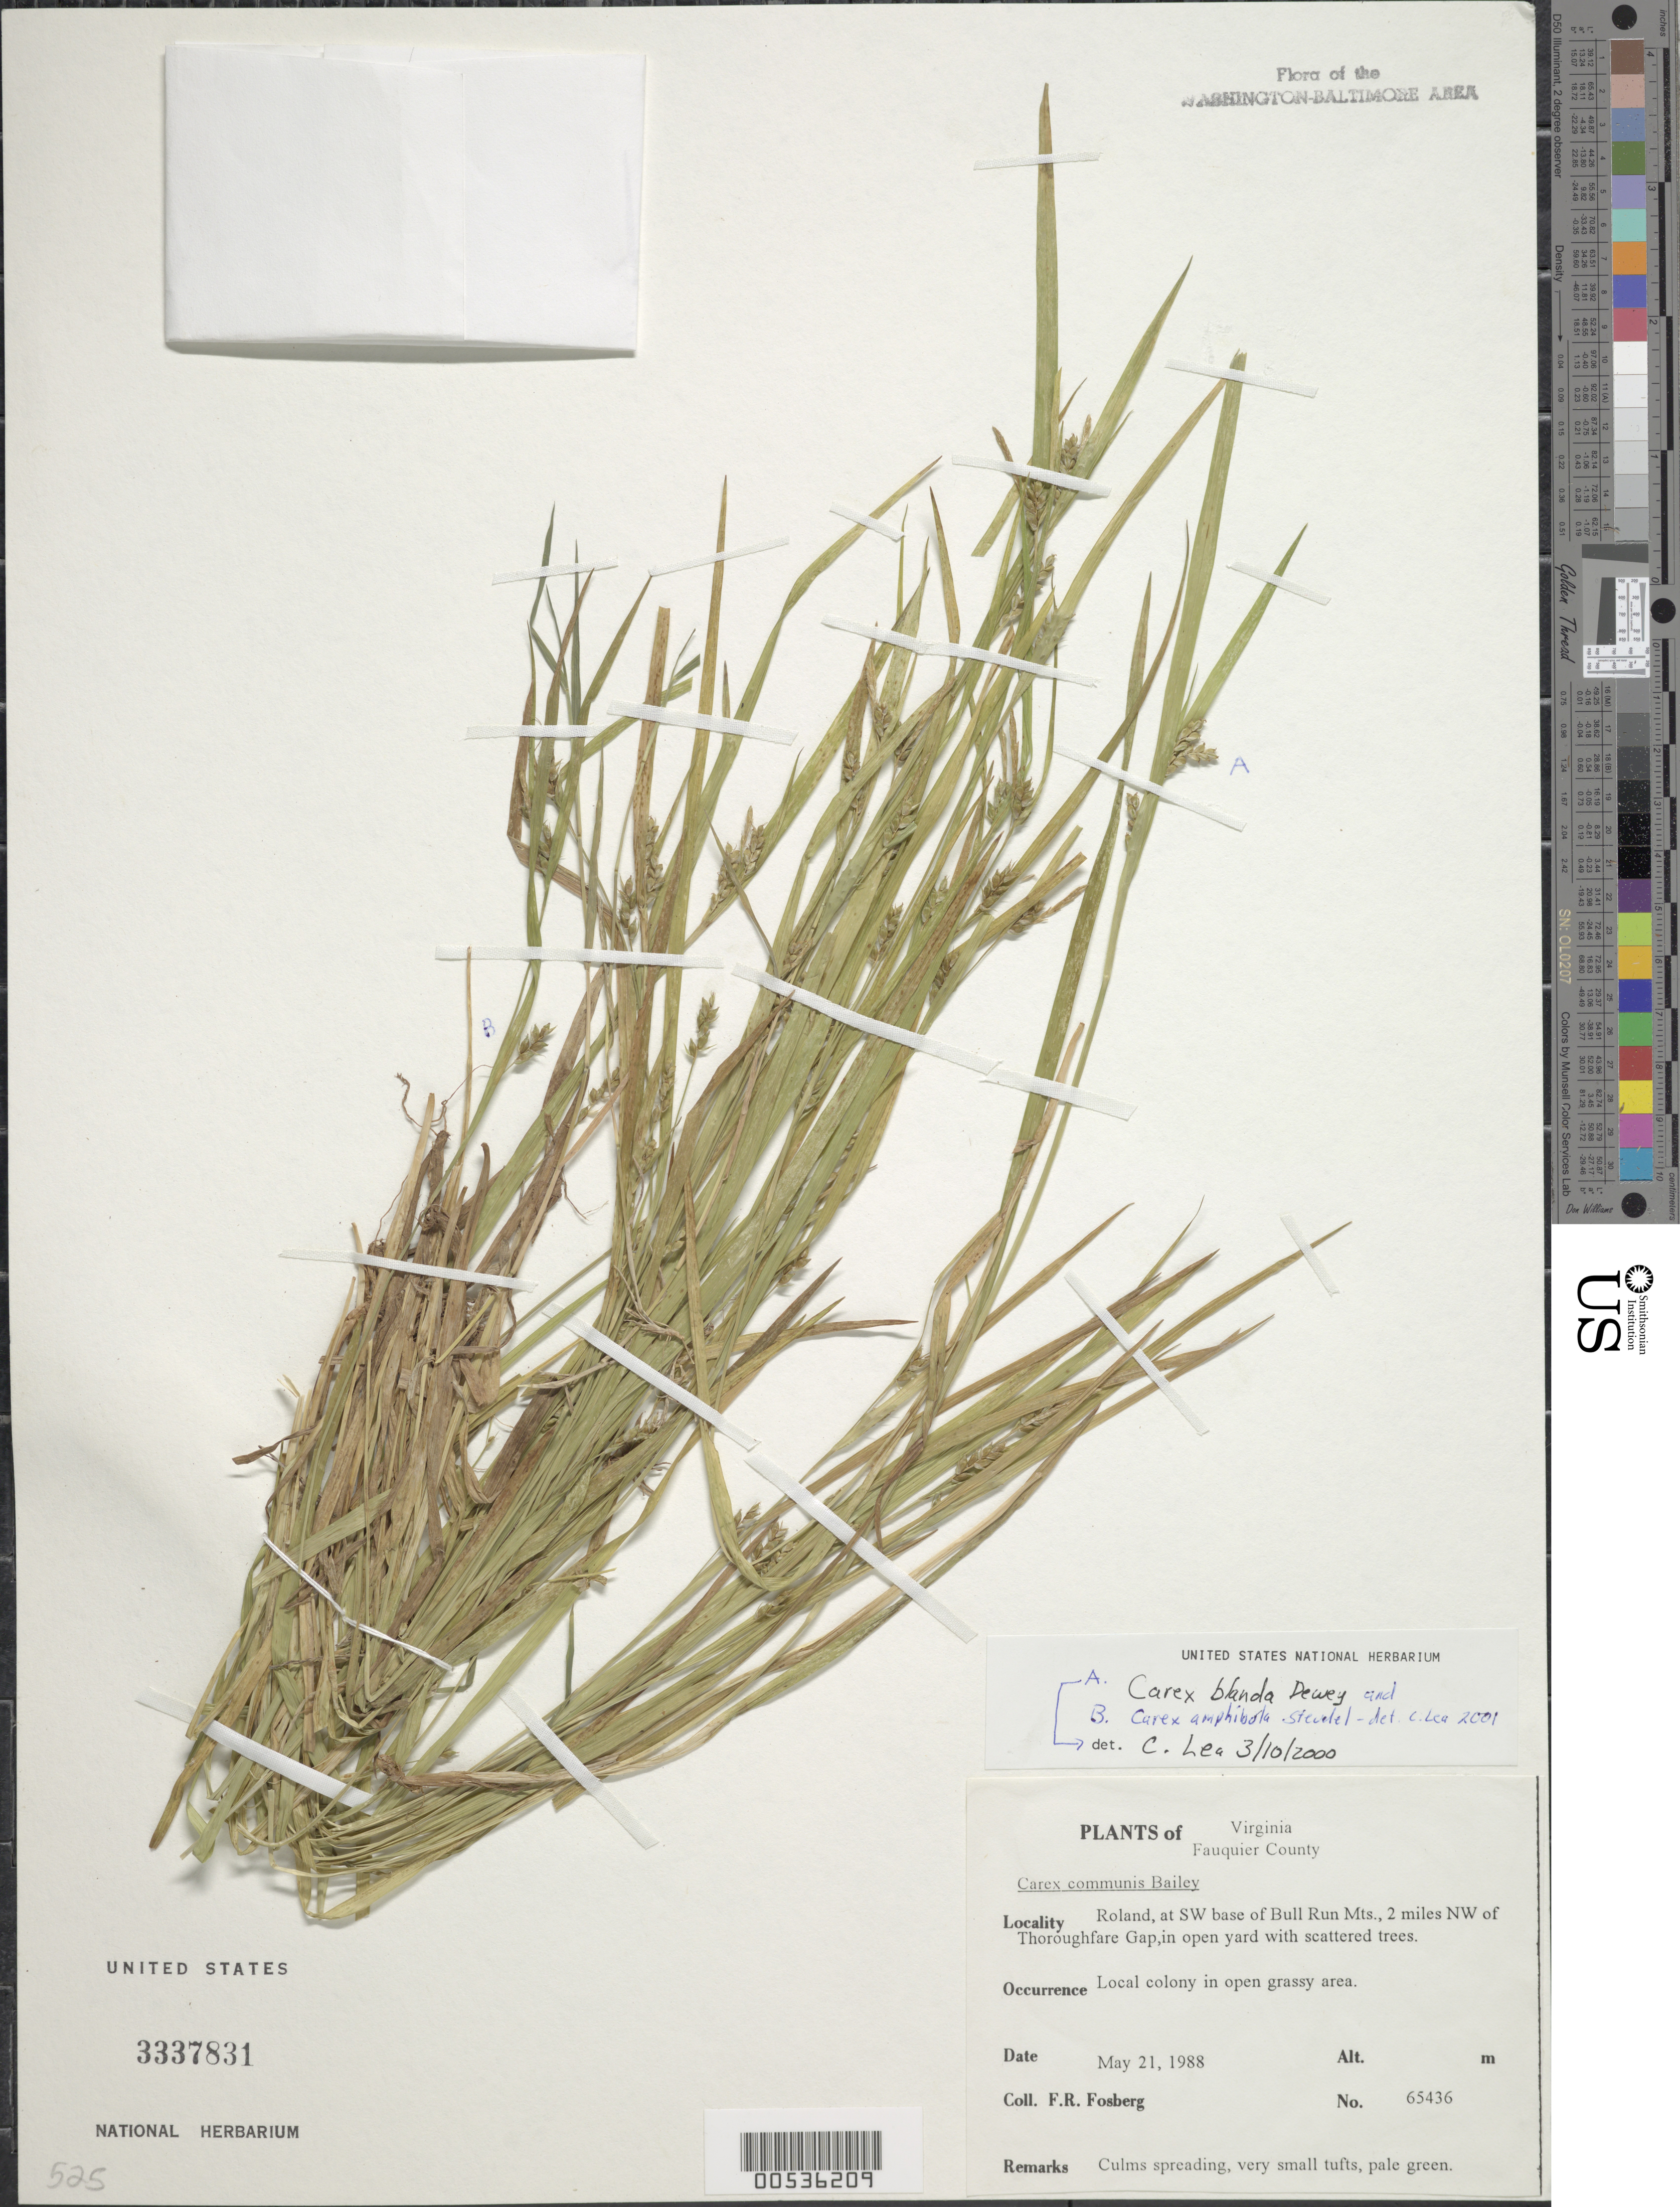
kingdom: Plantae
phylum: Tracheophyta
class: Liliopsida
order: Poales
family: Cyperaceae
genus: Carex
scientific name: Carex blanda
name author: Dewey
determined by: Lea, C.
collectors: F. R. Fosberg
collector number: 65436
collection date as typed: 21 May 1988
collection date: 1988-05-21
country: United States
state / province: Virginia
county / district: Fauquier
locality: Roland, SW base of Bull Run Mts., NW of Thorofare Gap Bull Run Mts.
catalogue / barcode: US 3337831